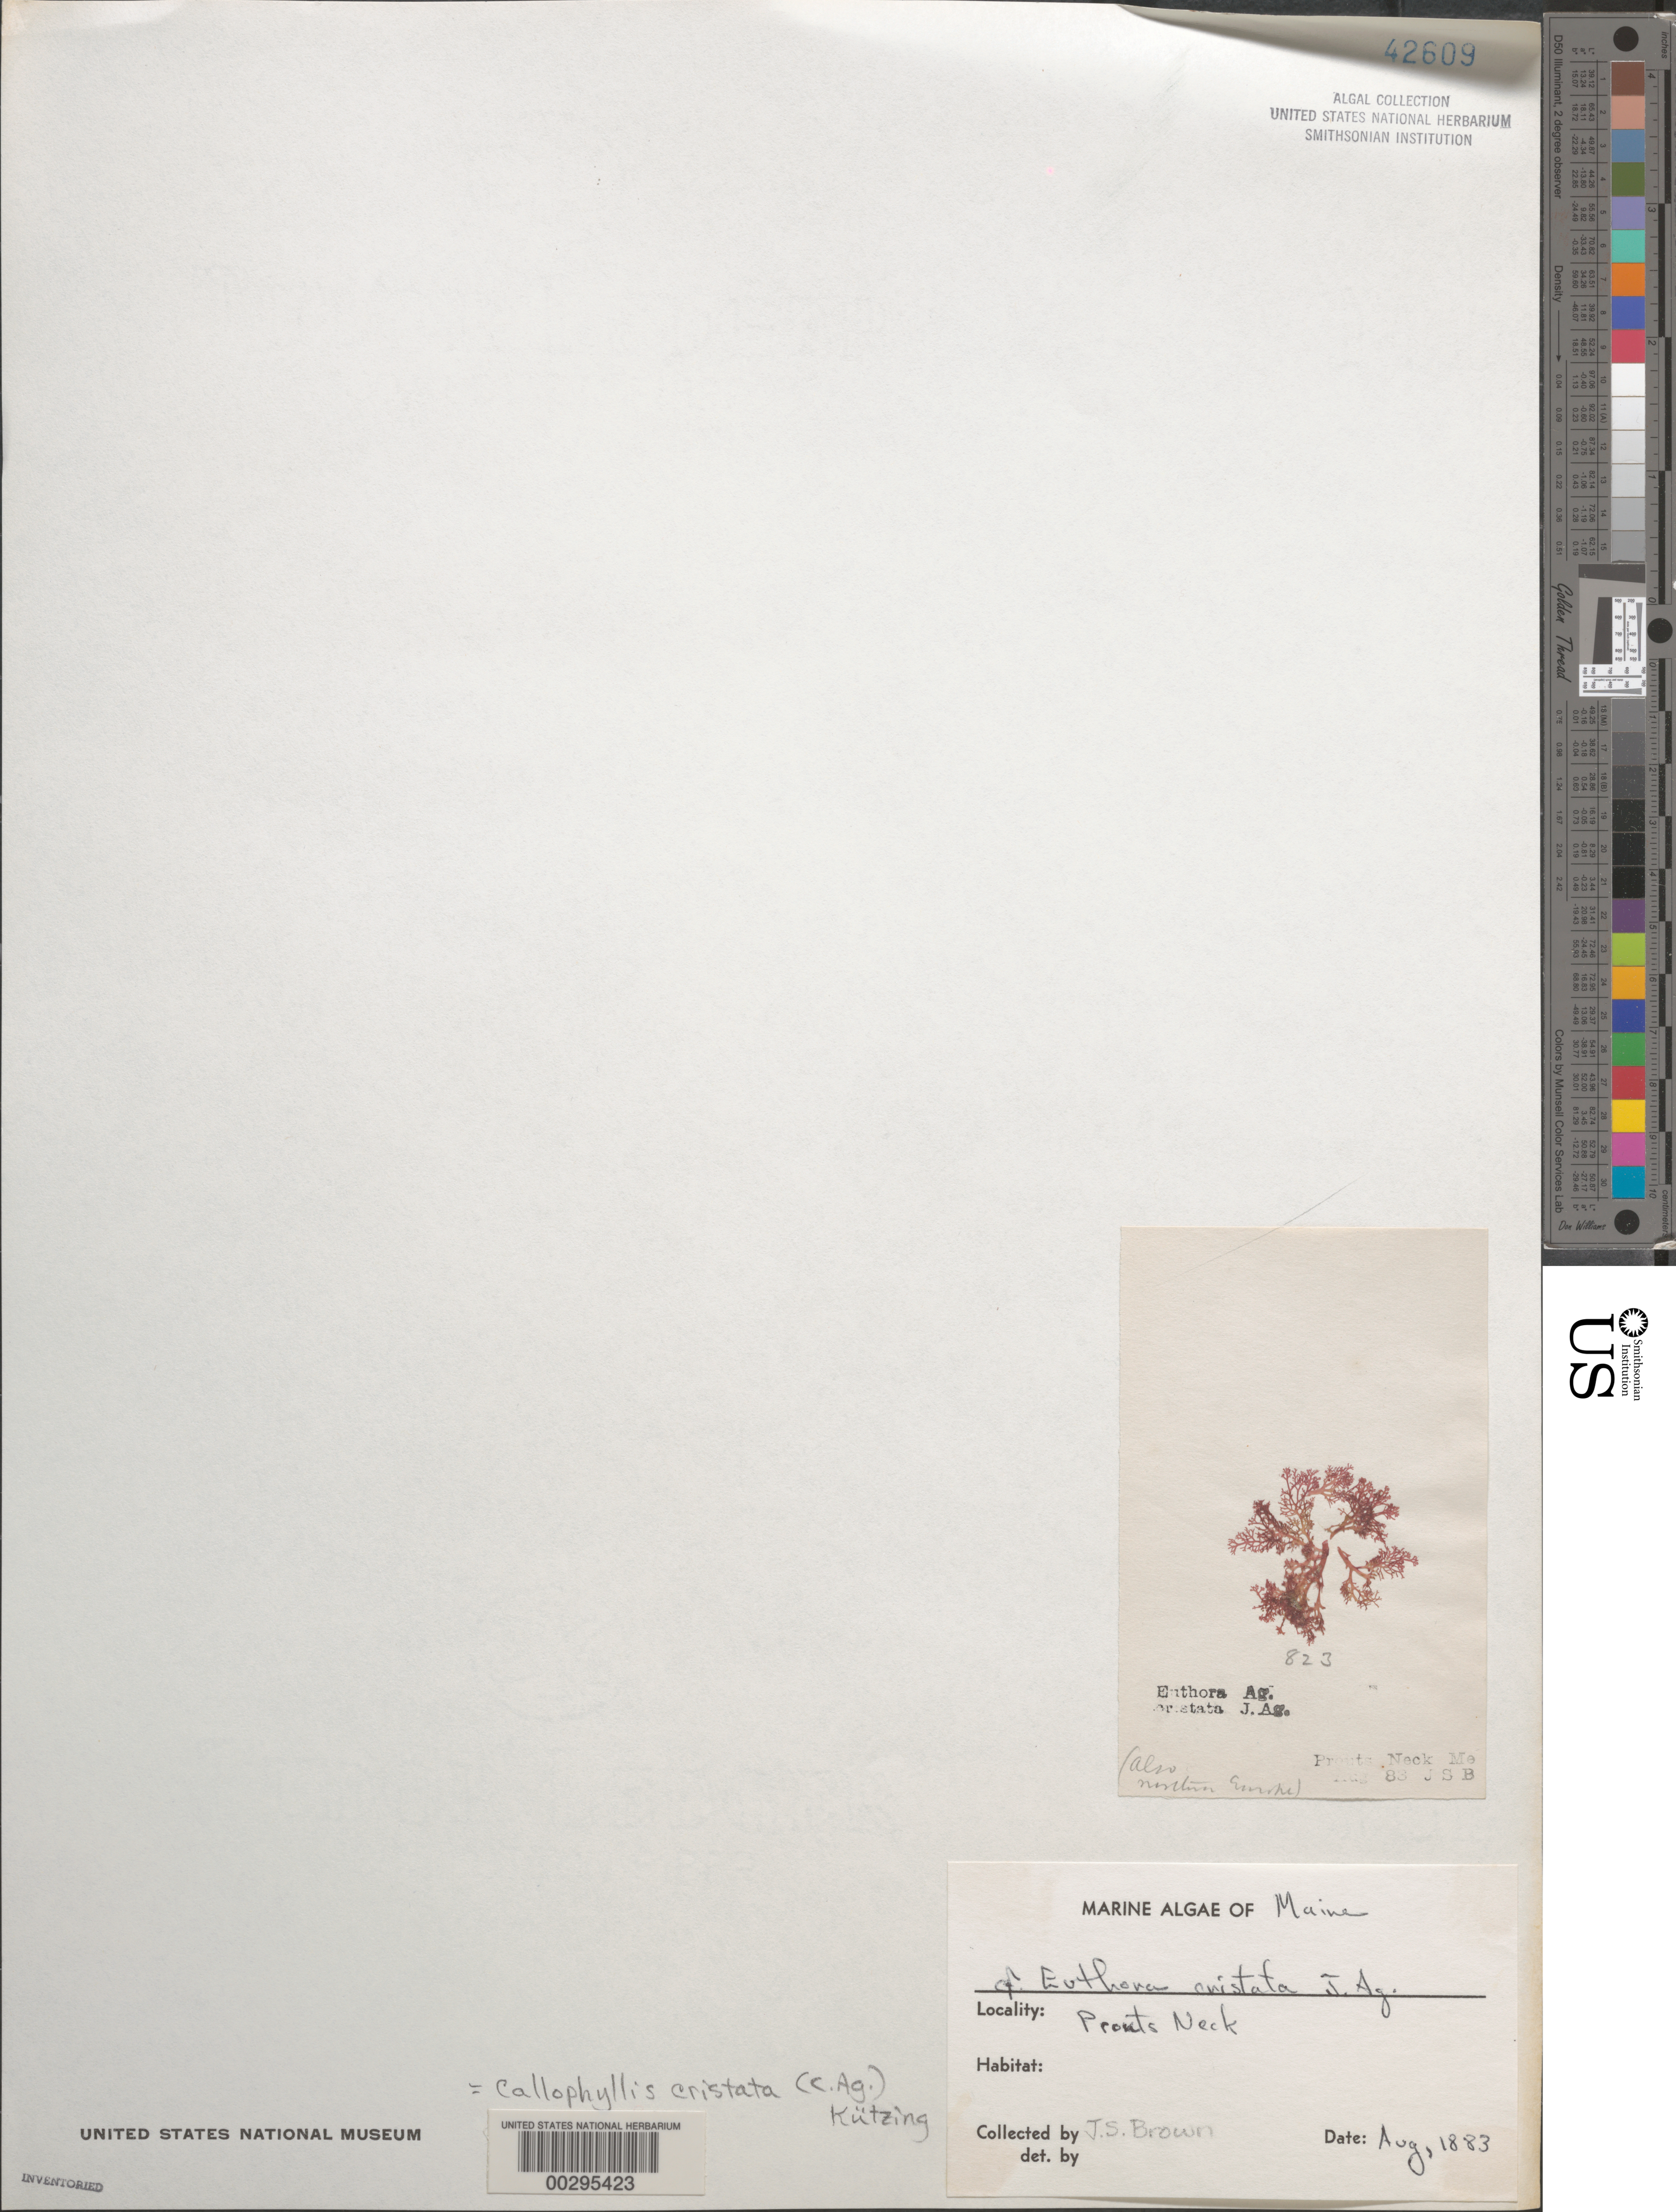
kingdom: Plantae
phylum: Rhodophyta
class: Florideophyceae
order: Gigartinales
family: Kallymeniaceae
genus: Euthora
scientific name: Euthora cristata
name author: (C. Agardh) J. Agardh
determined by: Algae name updating Project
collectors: J. S. Brown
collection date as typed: Aug 1883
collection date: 1883-08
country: United States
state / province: Maine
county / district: Cumberland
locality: Prouts Neck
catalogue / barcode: US 42609